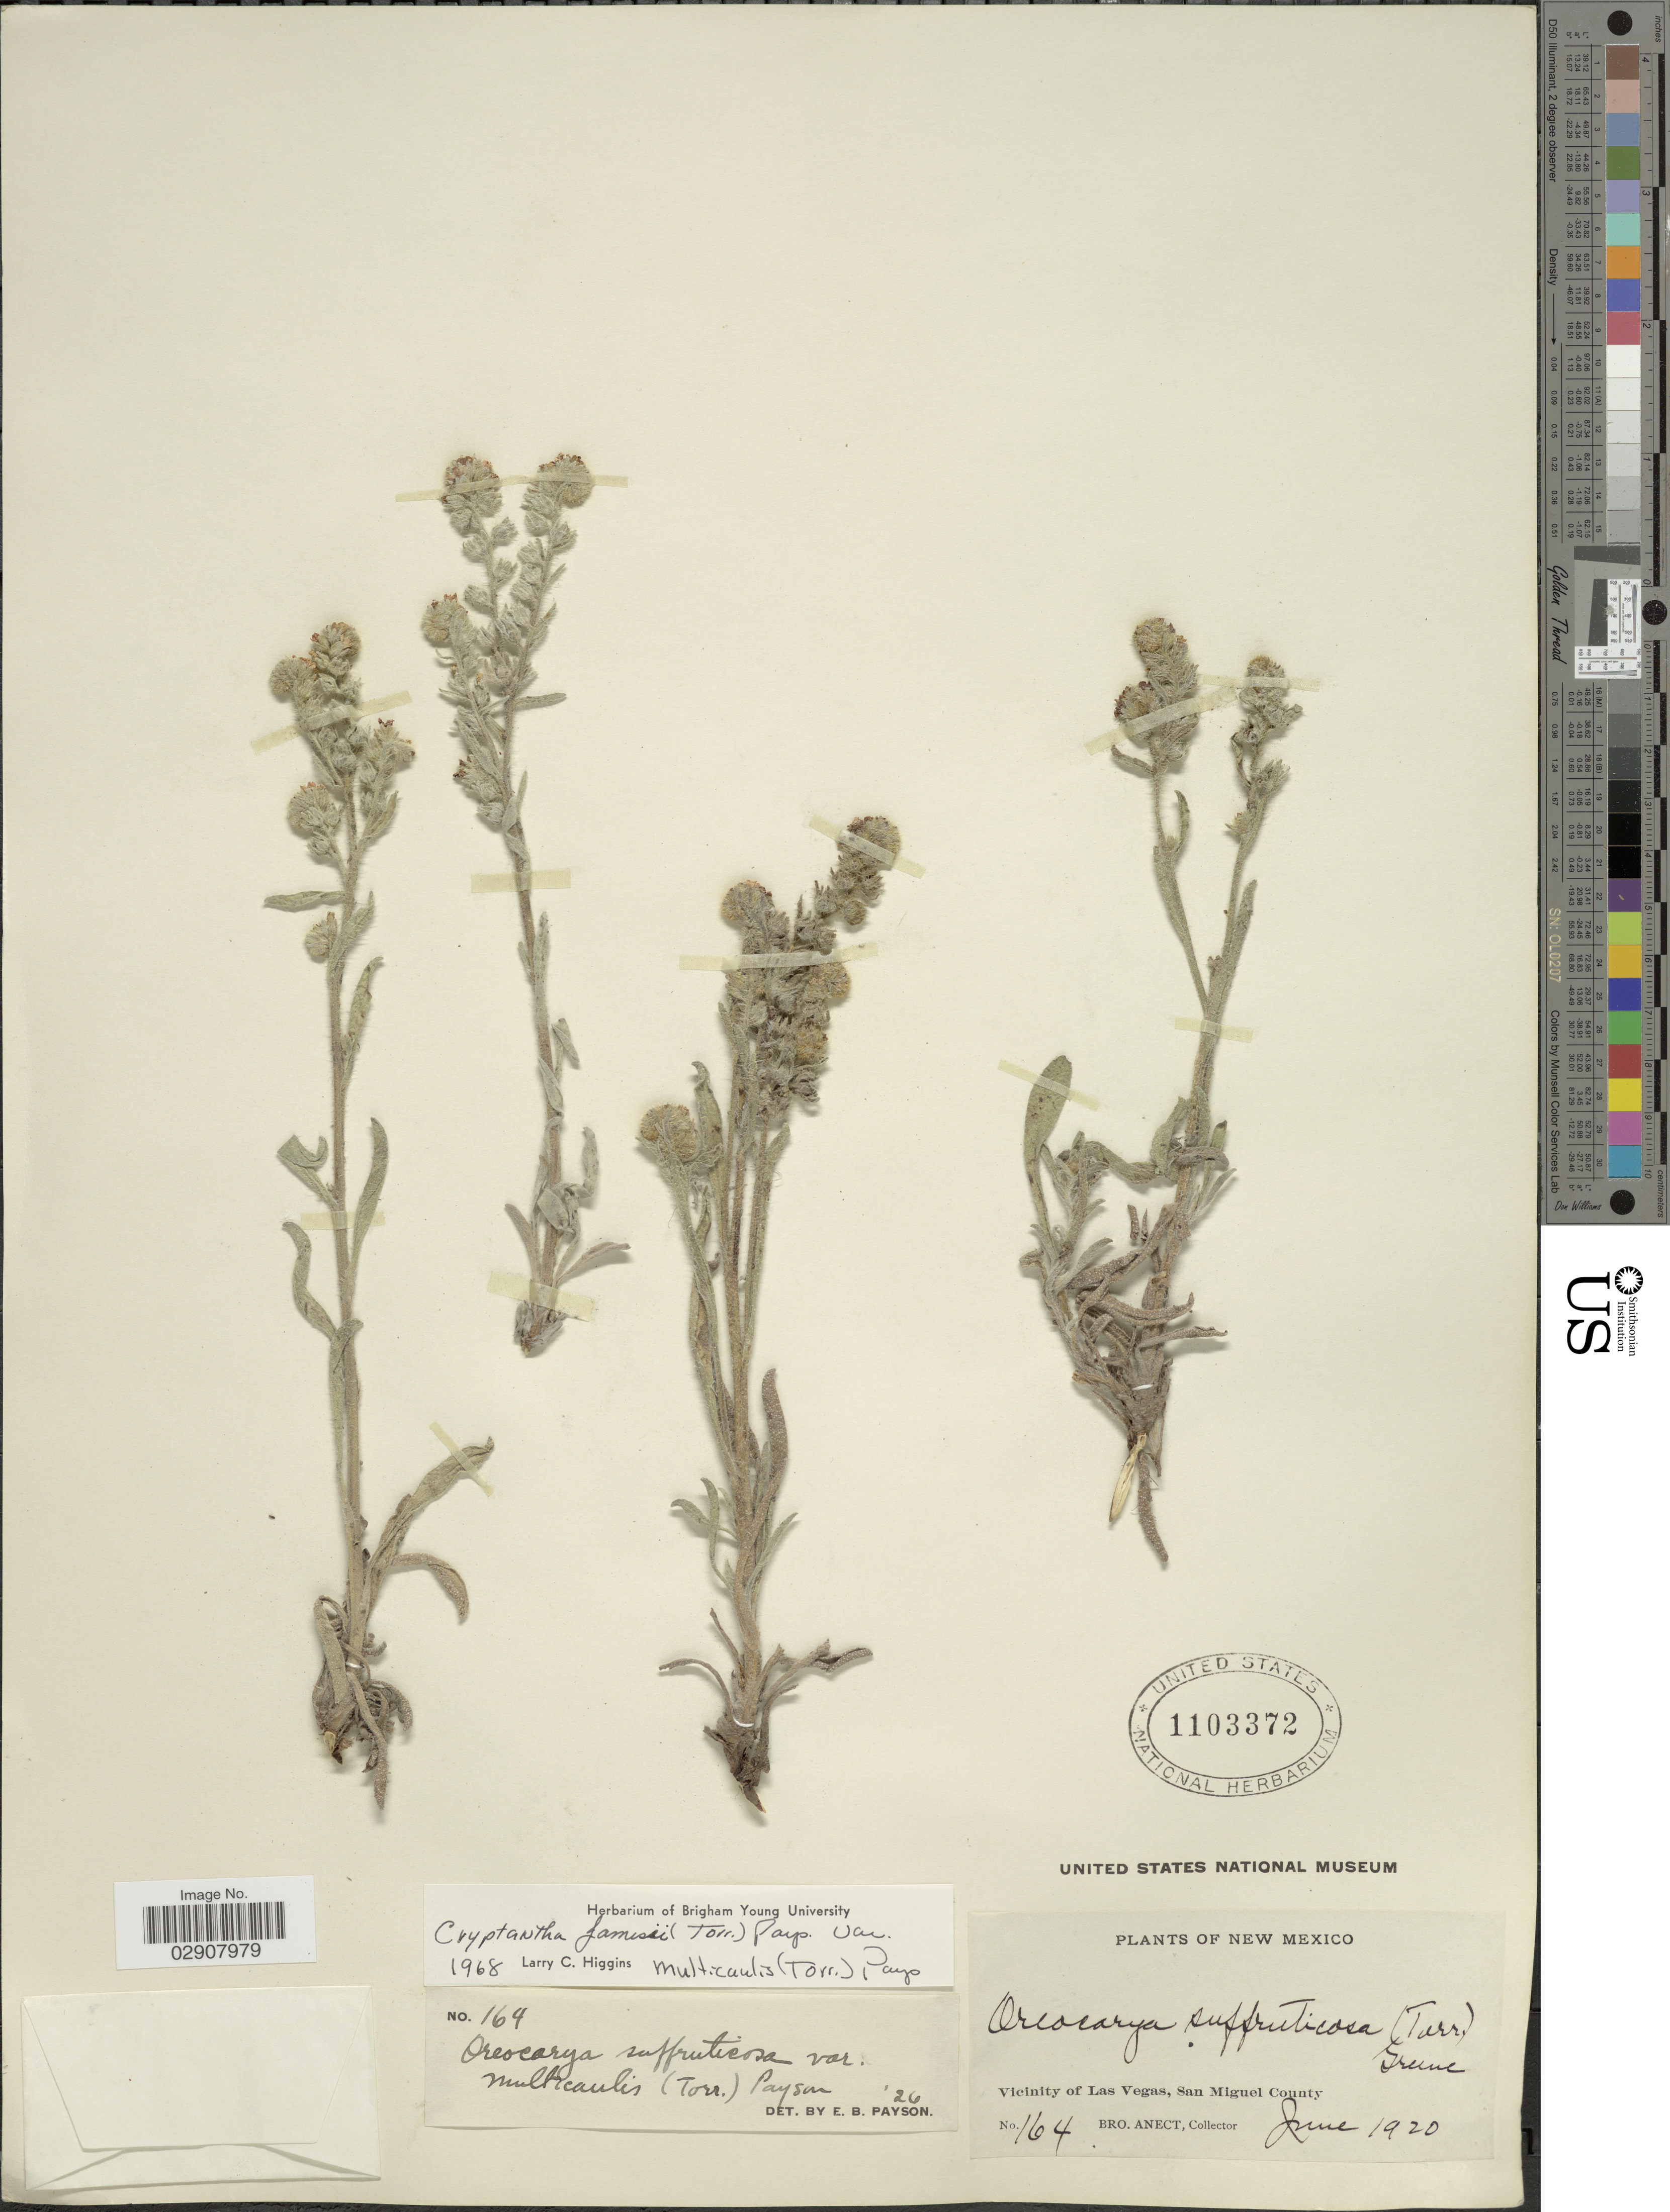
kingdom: Plantae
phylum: Tracheophyta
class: Magnoliopsida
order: Boraginales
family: Boraginaceae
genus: Cryptantha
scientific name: Cryptantha jamesii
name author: (Torr.) Payson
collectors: B. Anect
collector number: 164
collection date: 1920-06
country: United States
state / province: New Mexico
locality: Vicinity of Las Vegas, San Miguel County.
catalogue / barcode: US 1103372